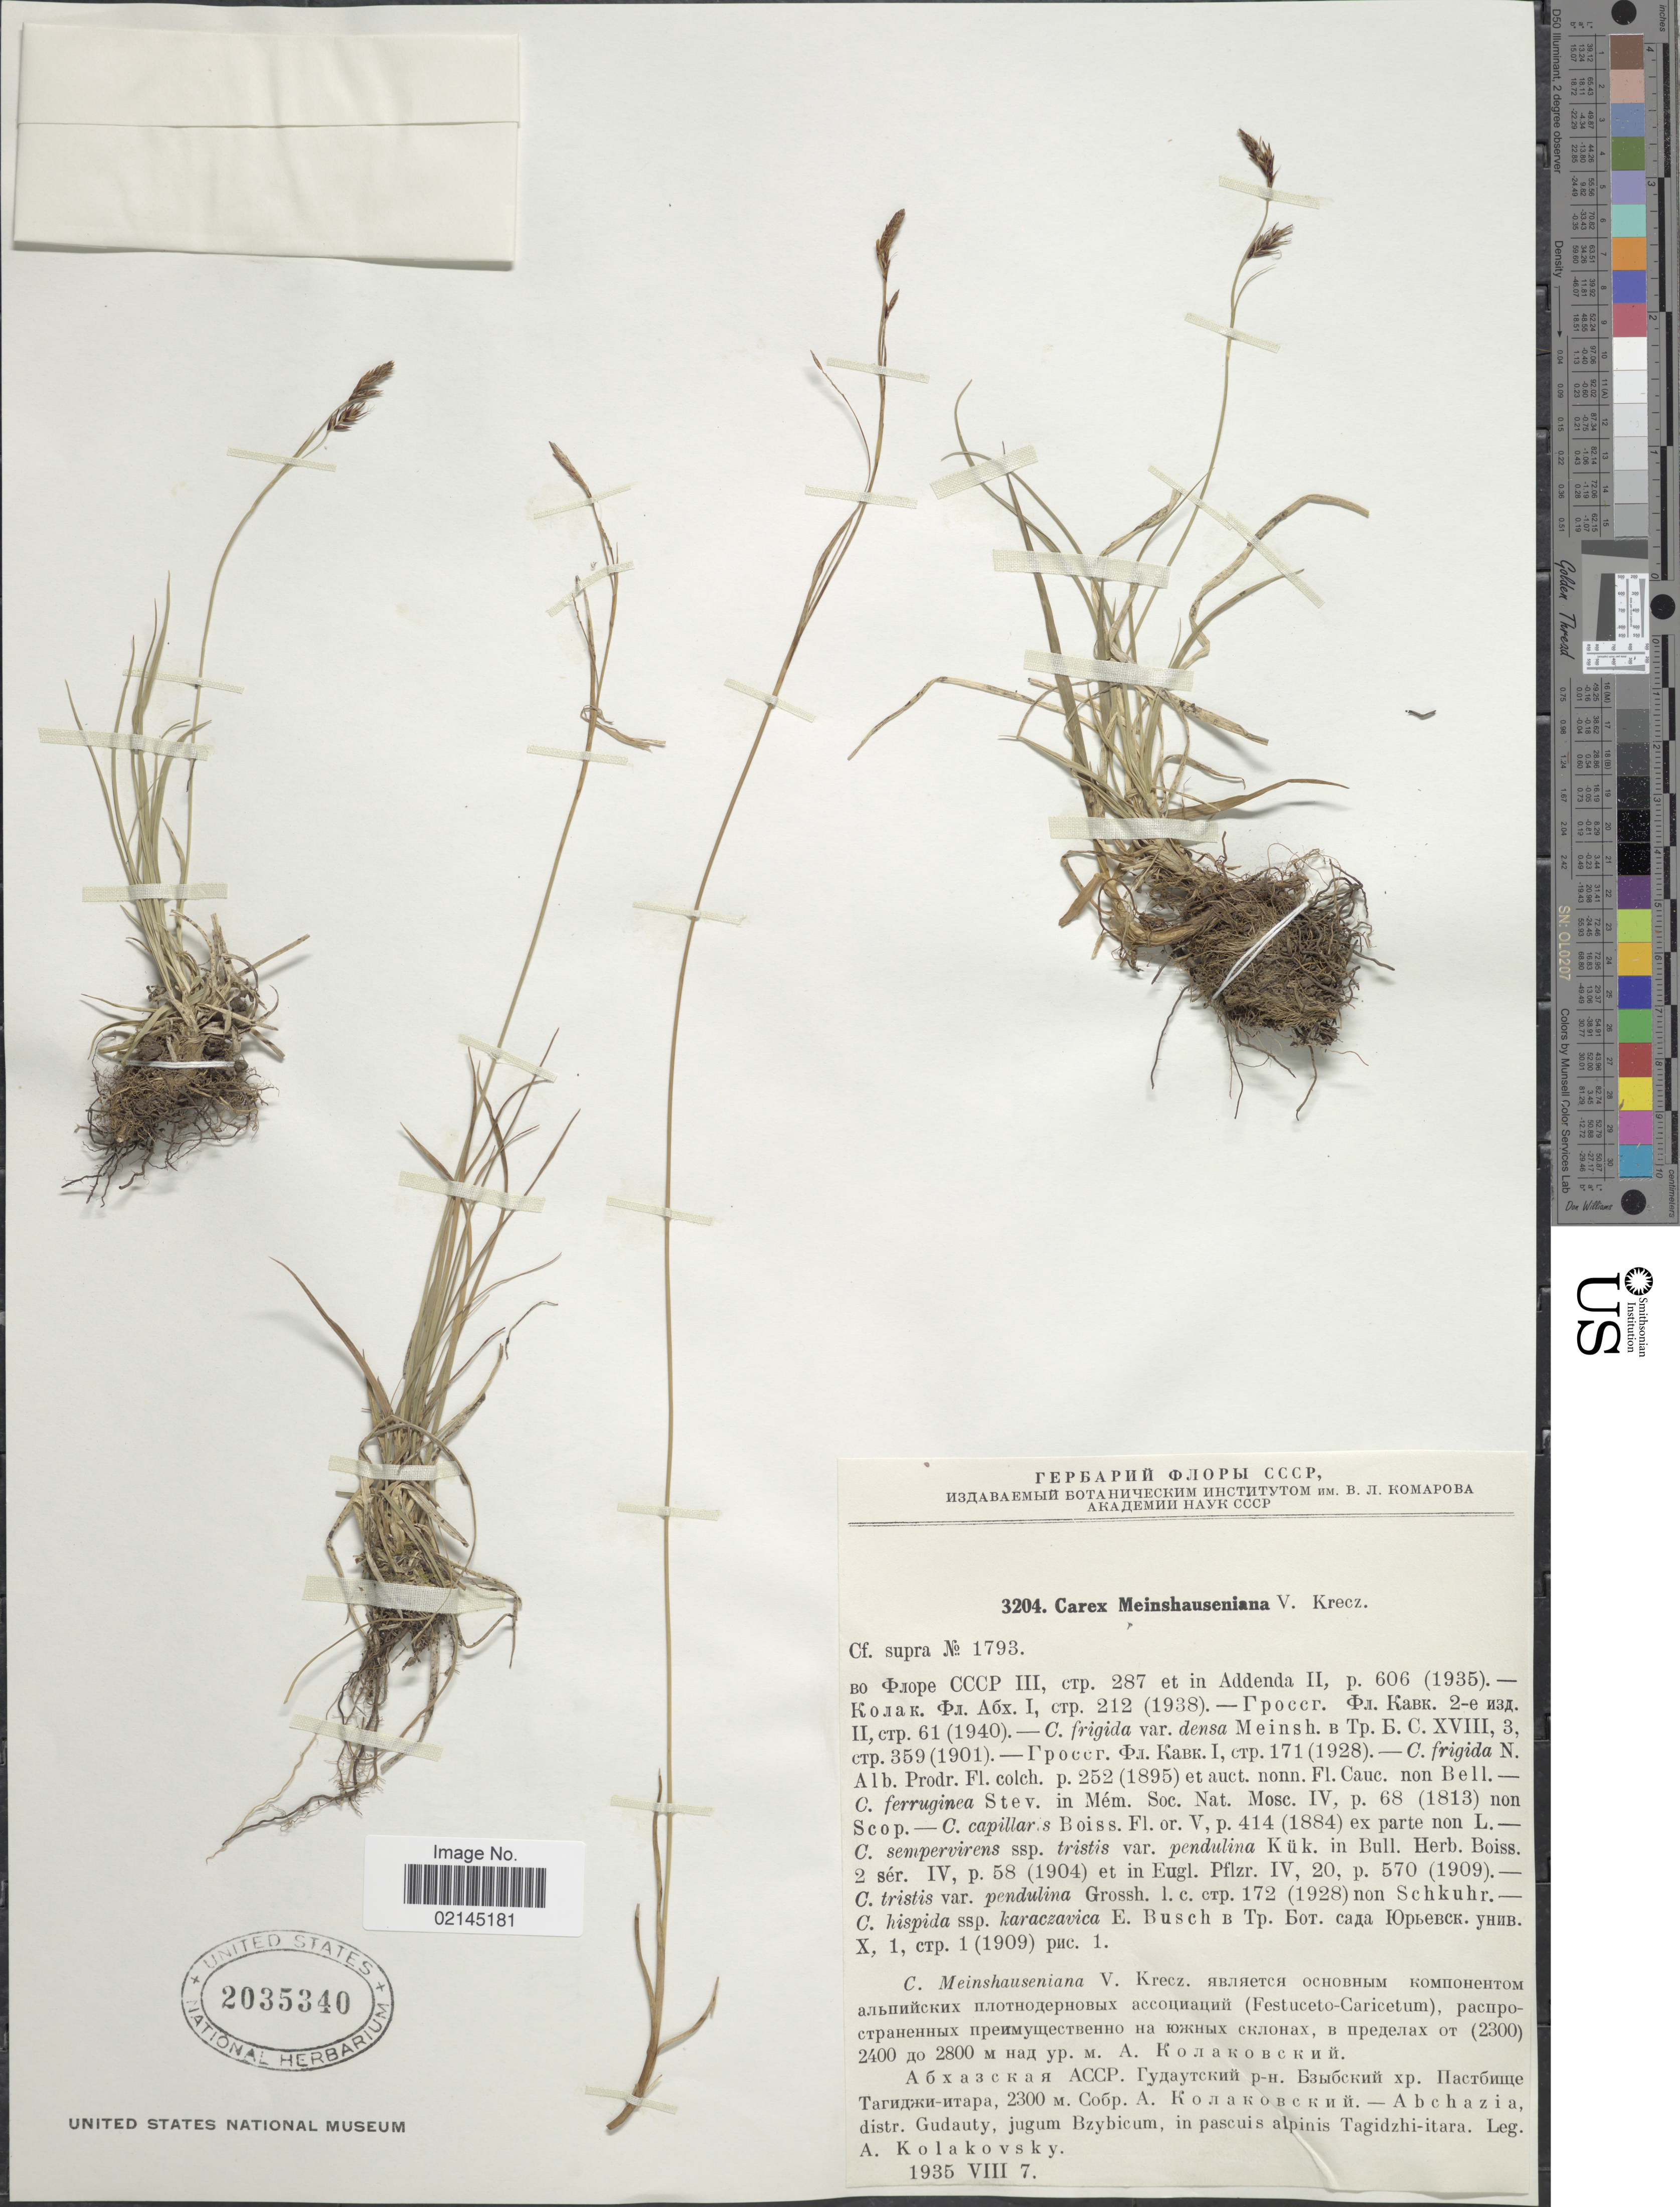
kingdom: Plantae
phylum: Tracheophyta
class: Liliopsida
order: Poales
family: Cyperaceae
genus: Carex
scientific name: Carex tristis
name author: M. Bieb.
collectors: A. Kolakovsky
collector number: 3204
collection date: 1935-08-07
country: Georgia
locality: Abchazia, distr. Gudauty, jugum Bzybicum, in pascuis alpinis Tagidzhi-itara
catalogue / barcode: US 2035340